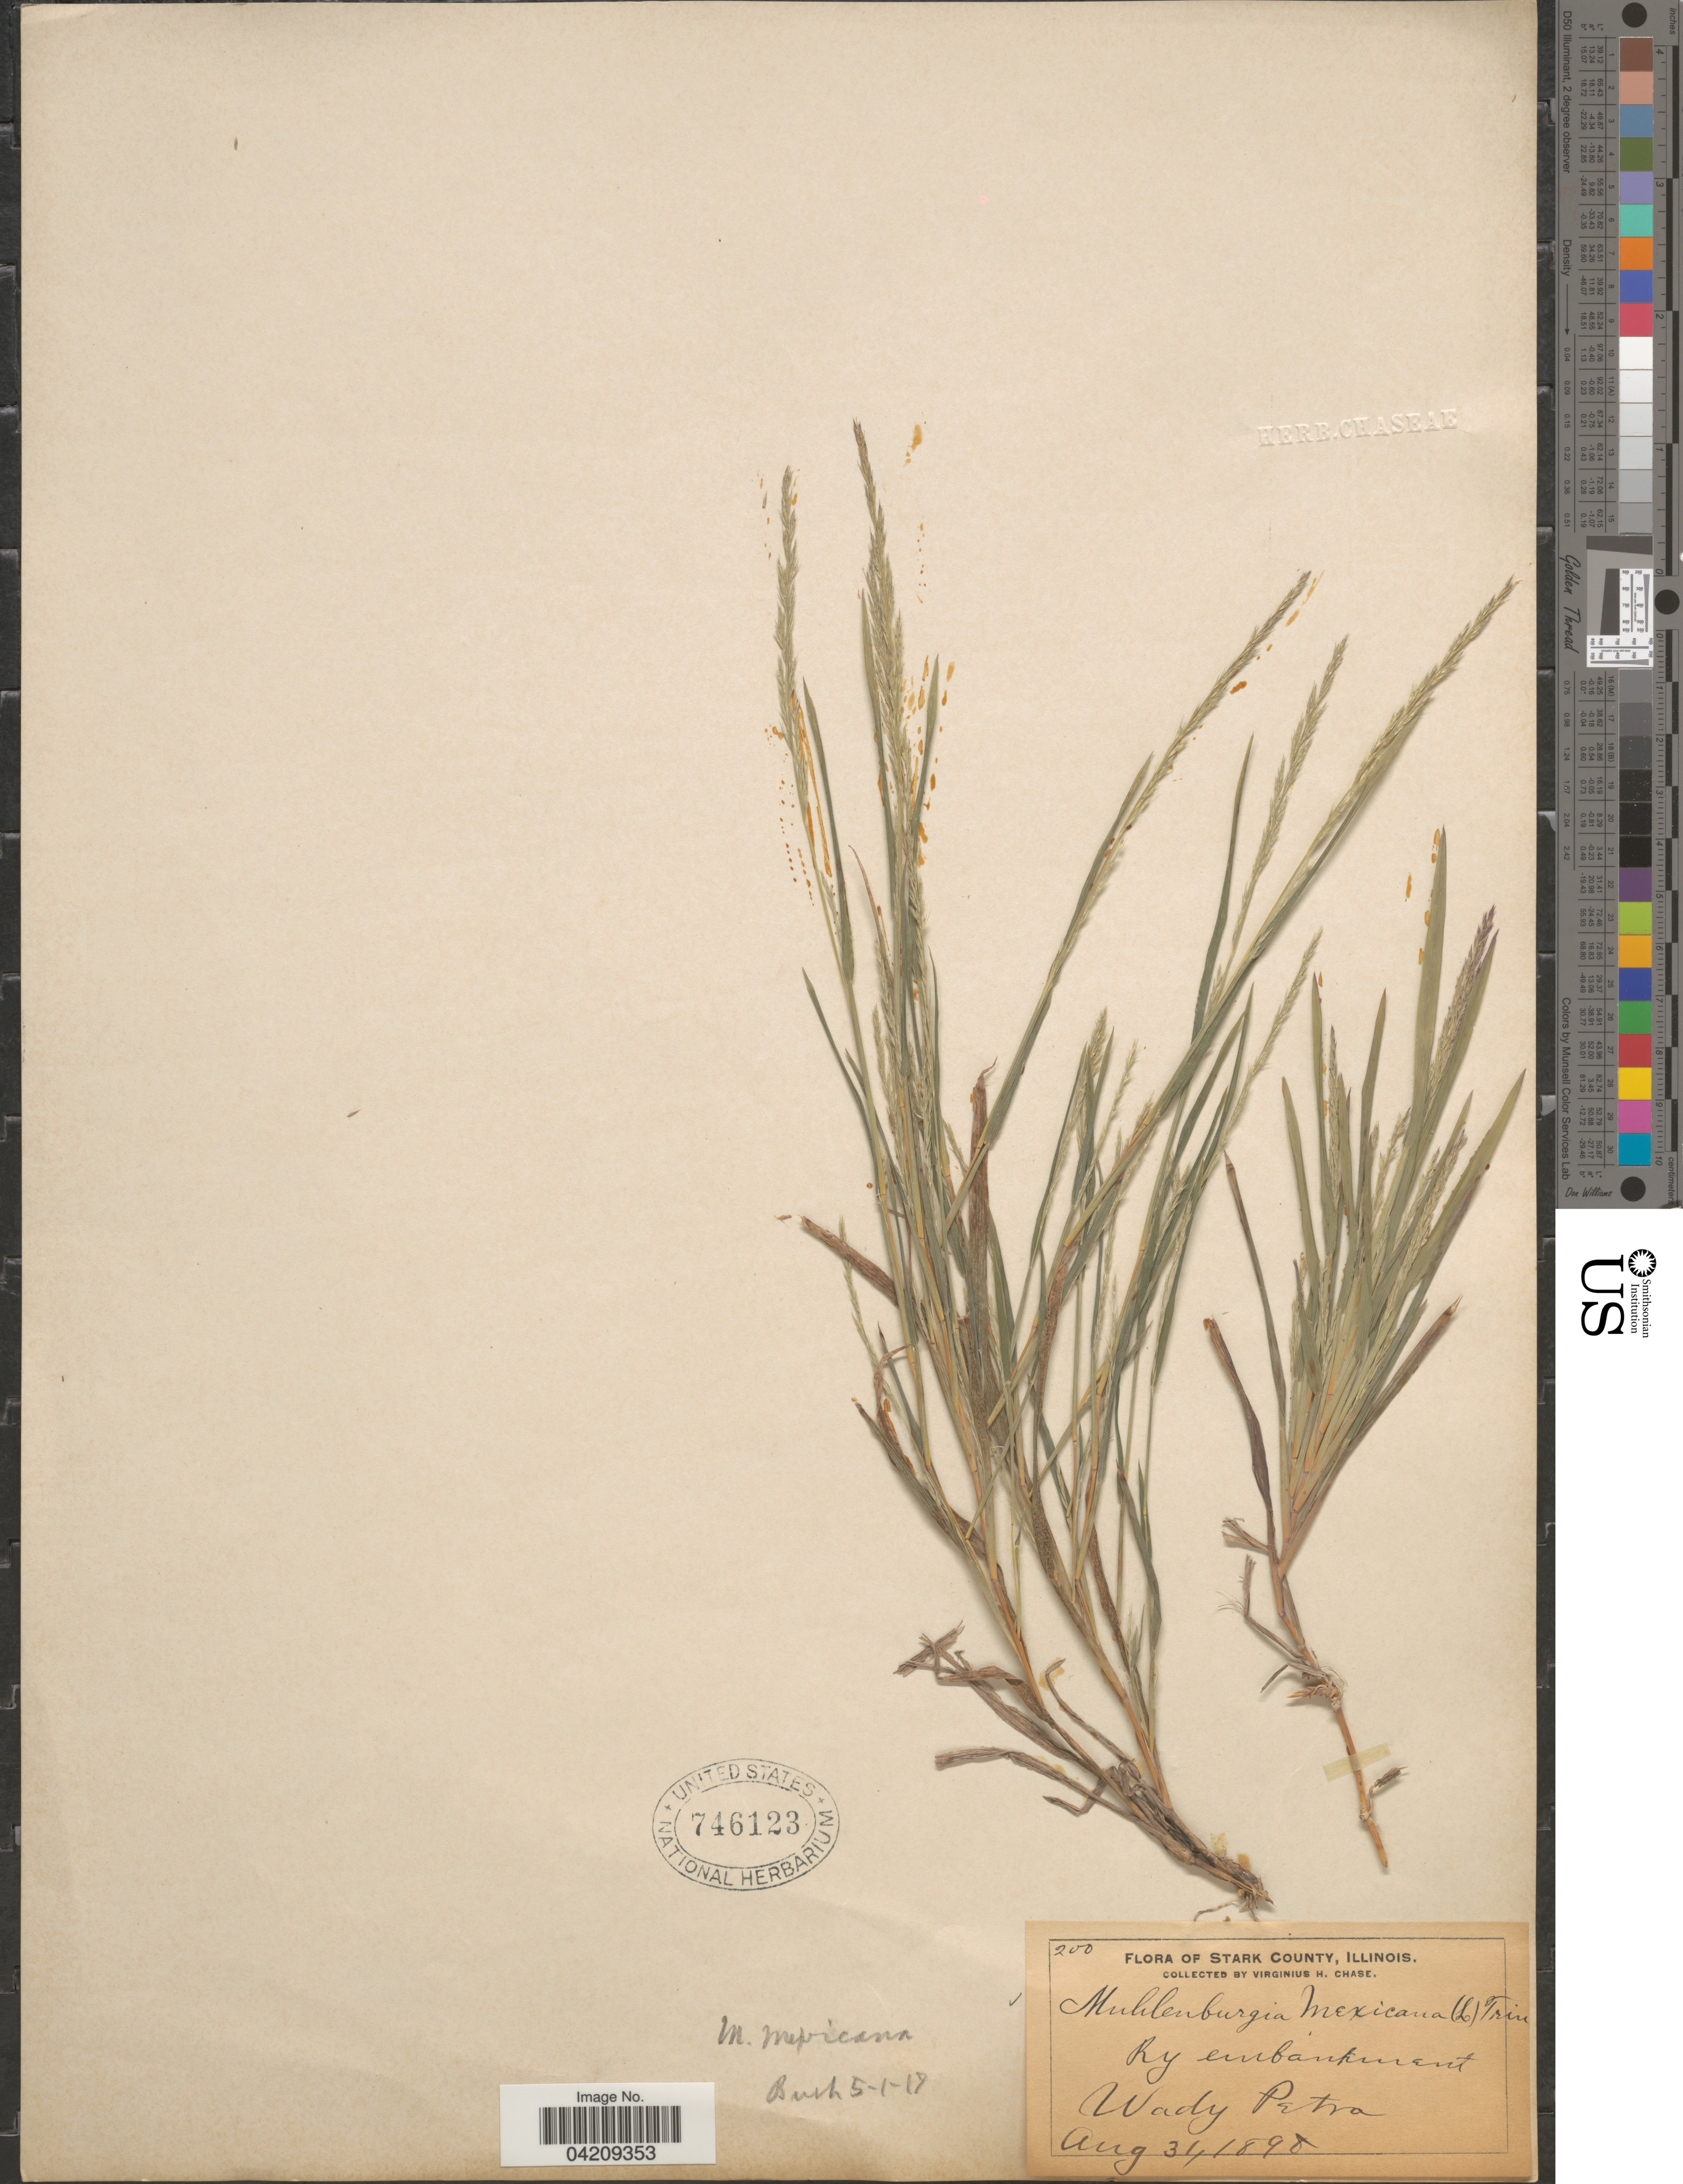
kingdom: Plantae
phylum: Tracheophyta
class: Liliopsida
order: Poales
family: Poaceae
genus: Muhlenbergia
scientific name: Muhlenbergia frondosa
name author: (Poir.) Fernald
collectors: V. H. Chase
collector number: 200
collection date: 1898-08-31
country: United States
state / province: Illinois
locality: Stark County. Ry embankment Wady Petra.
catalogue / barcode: US 746123